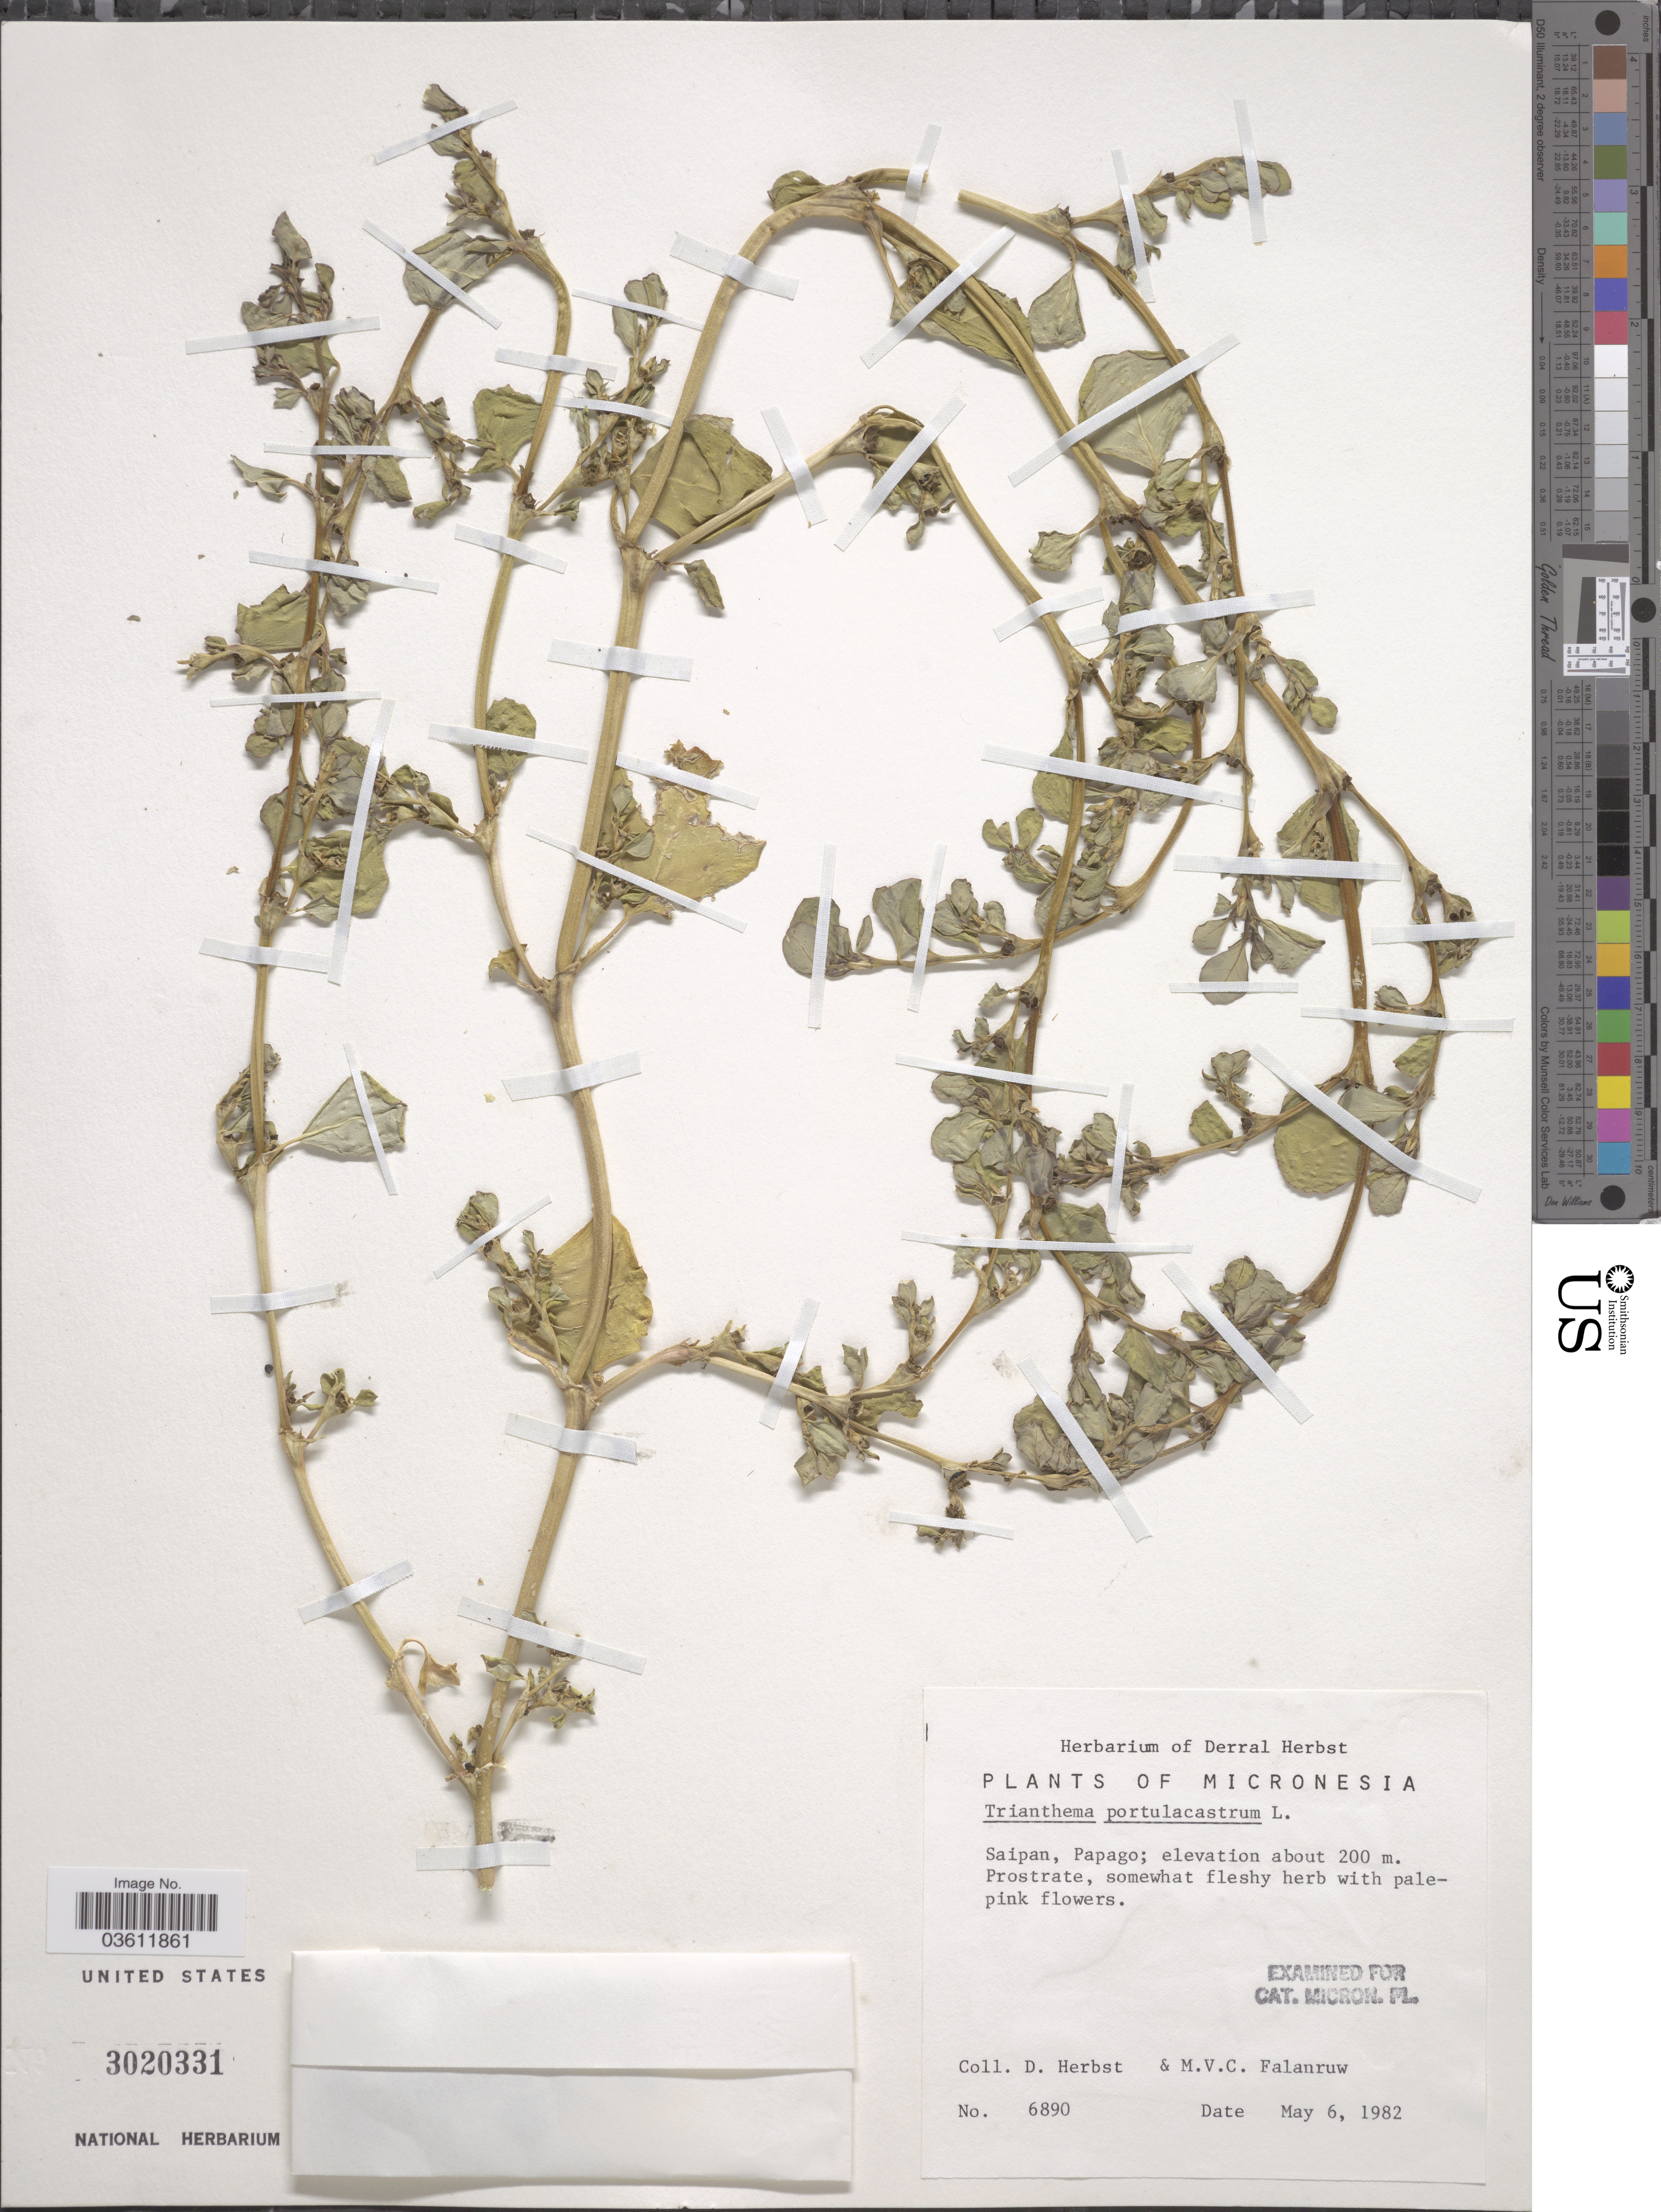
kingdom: Plantae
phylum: Tracheophyta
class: Magnoliopsida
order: Caryophyllales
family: Aizoaceae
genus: Trianthema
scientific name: Trianthema portulacastrum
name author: L.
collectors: D. Herbst & M. V. Falanruw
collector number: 6890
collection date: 1982-05-06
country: Northern Mariana Islands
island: Saipan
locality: Micronesia. Saipan, Papago.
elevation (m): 200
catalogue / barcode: US 3020331